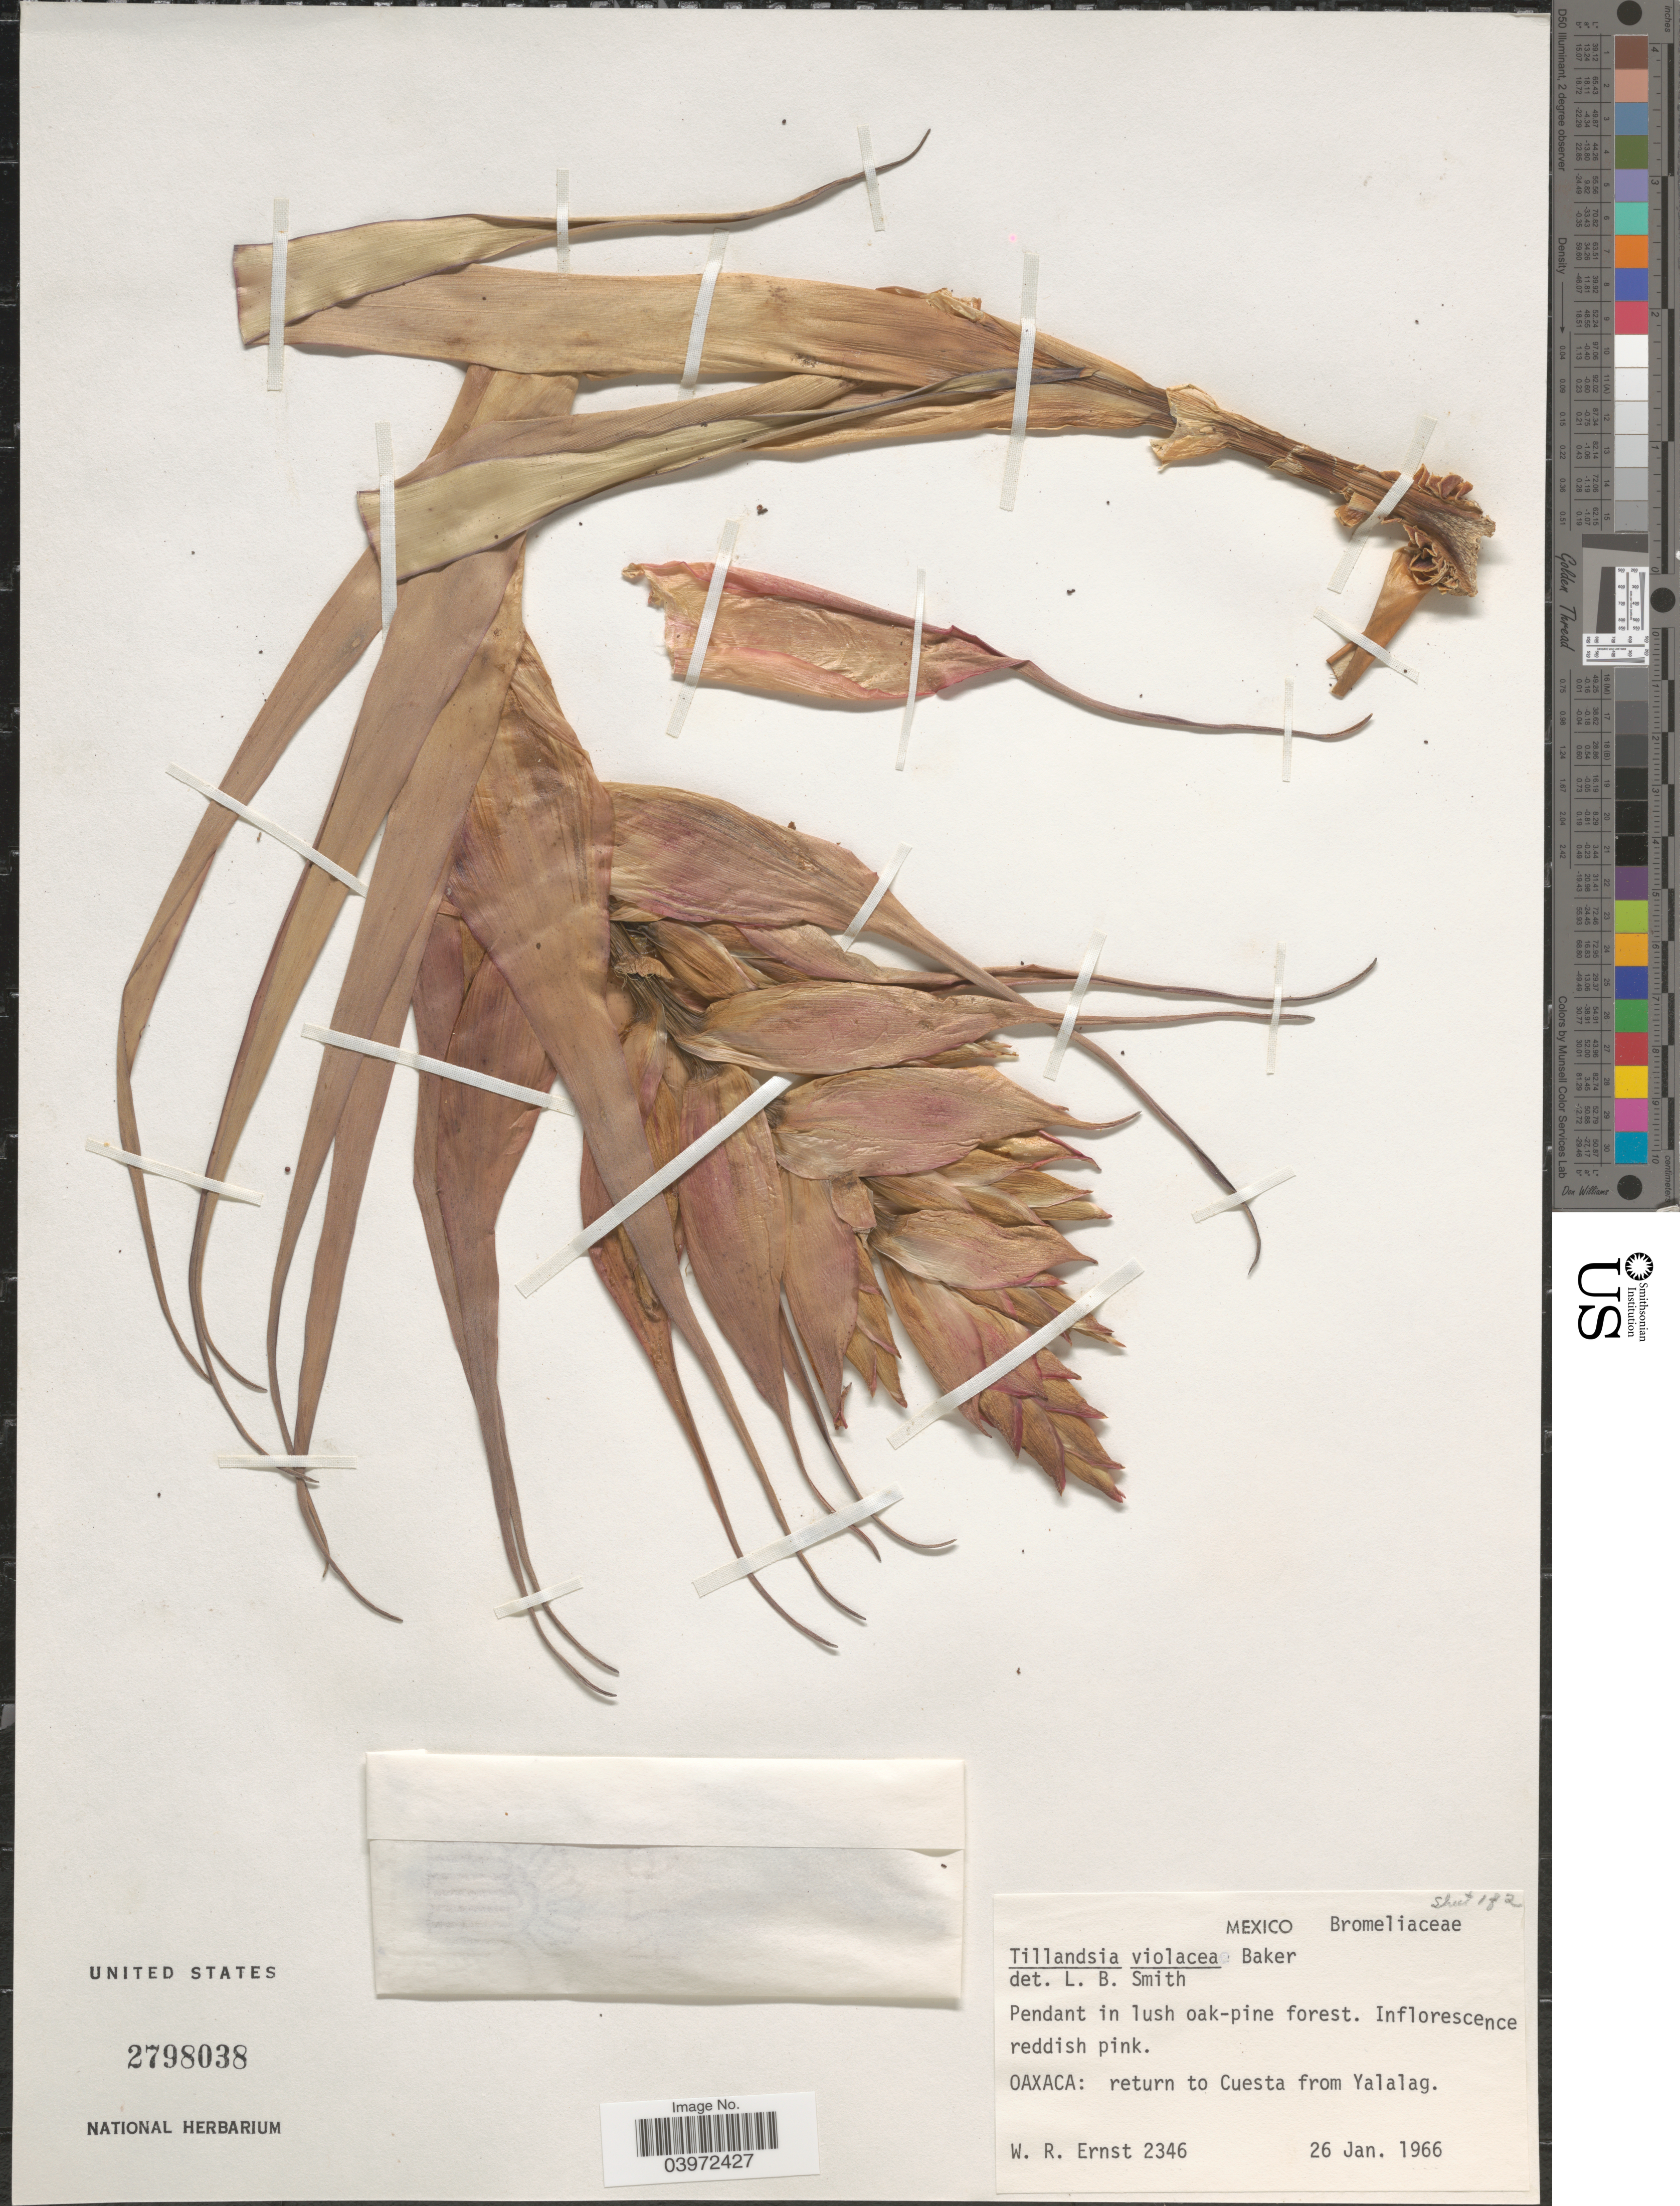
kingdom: Plantae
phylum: Tracheophyta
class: Liliopsida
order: Poales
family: Bromeliaceae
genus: Tillandsia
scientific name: Tillandsia violacea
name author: Klotzsch ex Beer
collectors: W. R. Ernst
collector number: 2346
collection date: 1966-01-26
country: Mexico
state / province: Oaxaca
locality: Pendant in lush oak-pine forest. Return to Cuesta from Yalalag.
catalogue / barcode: US 2798038